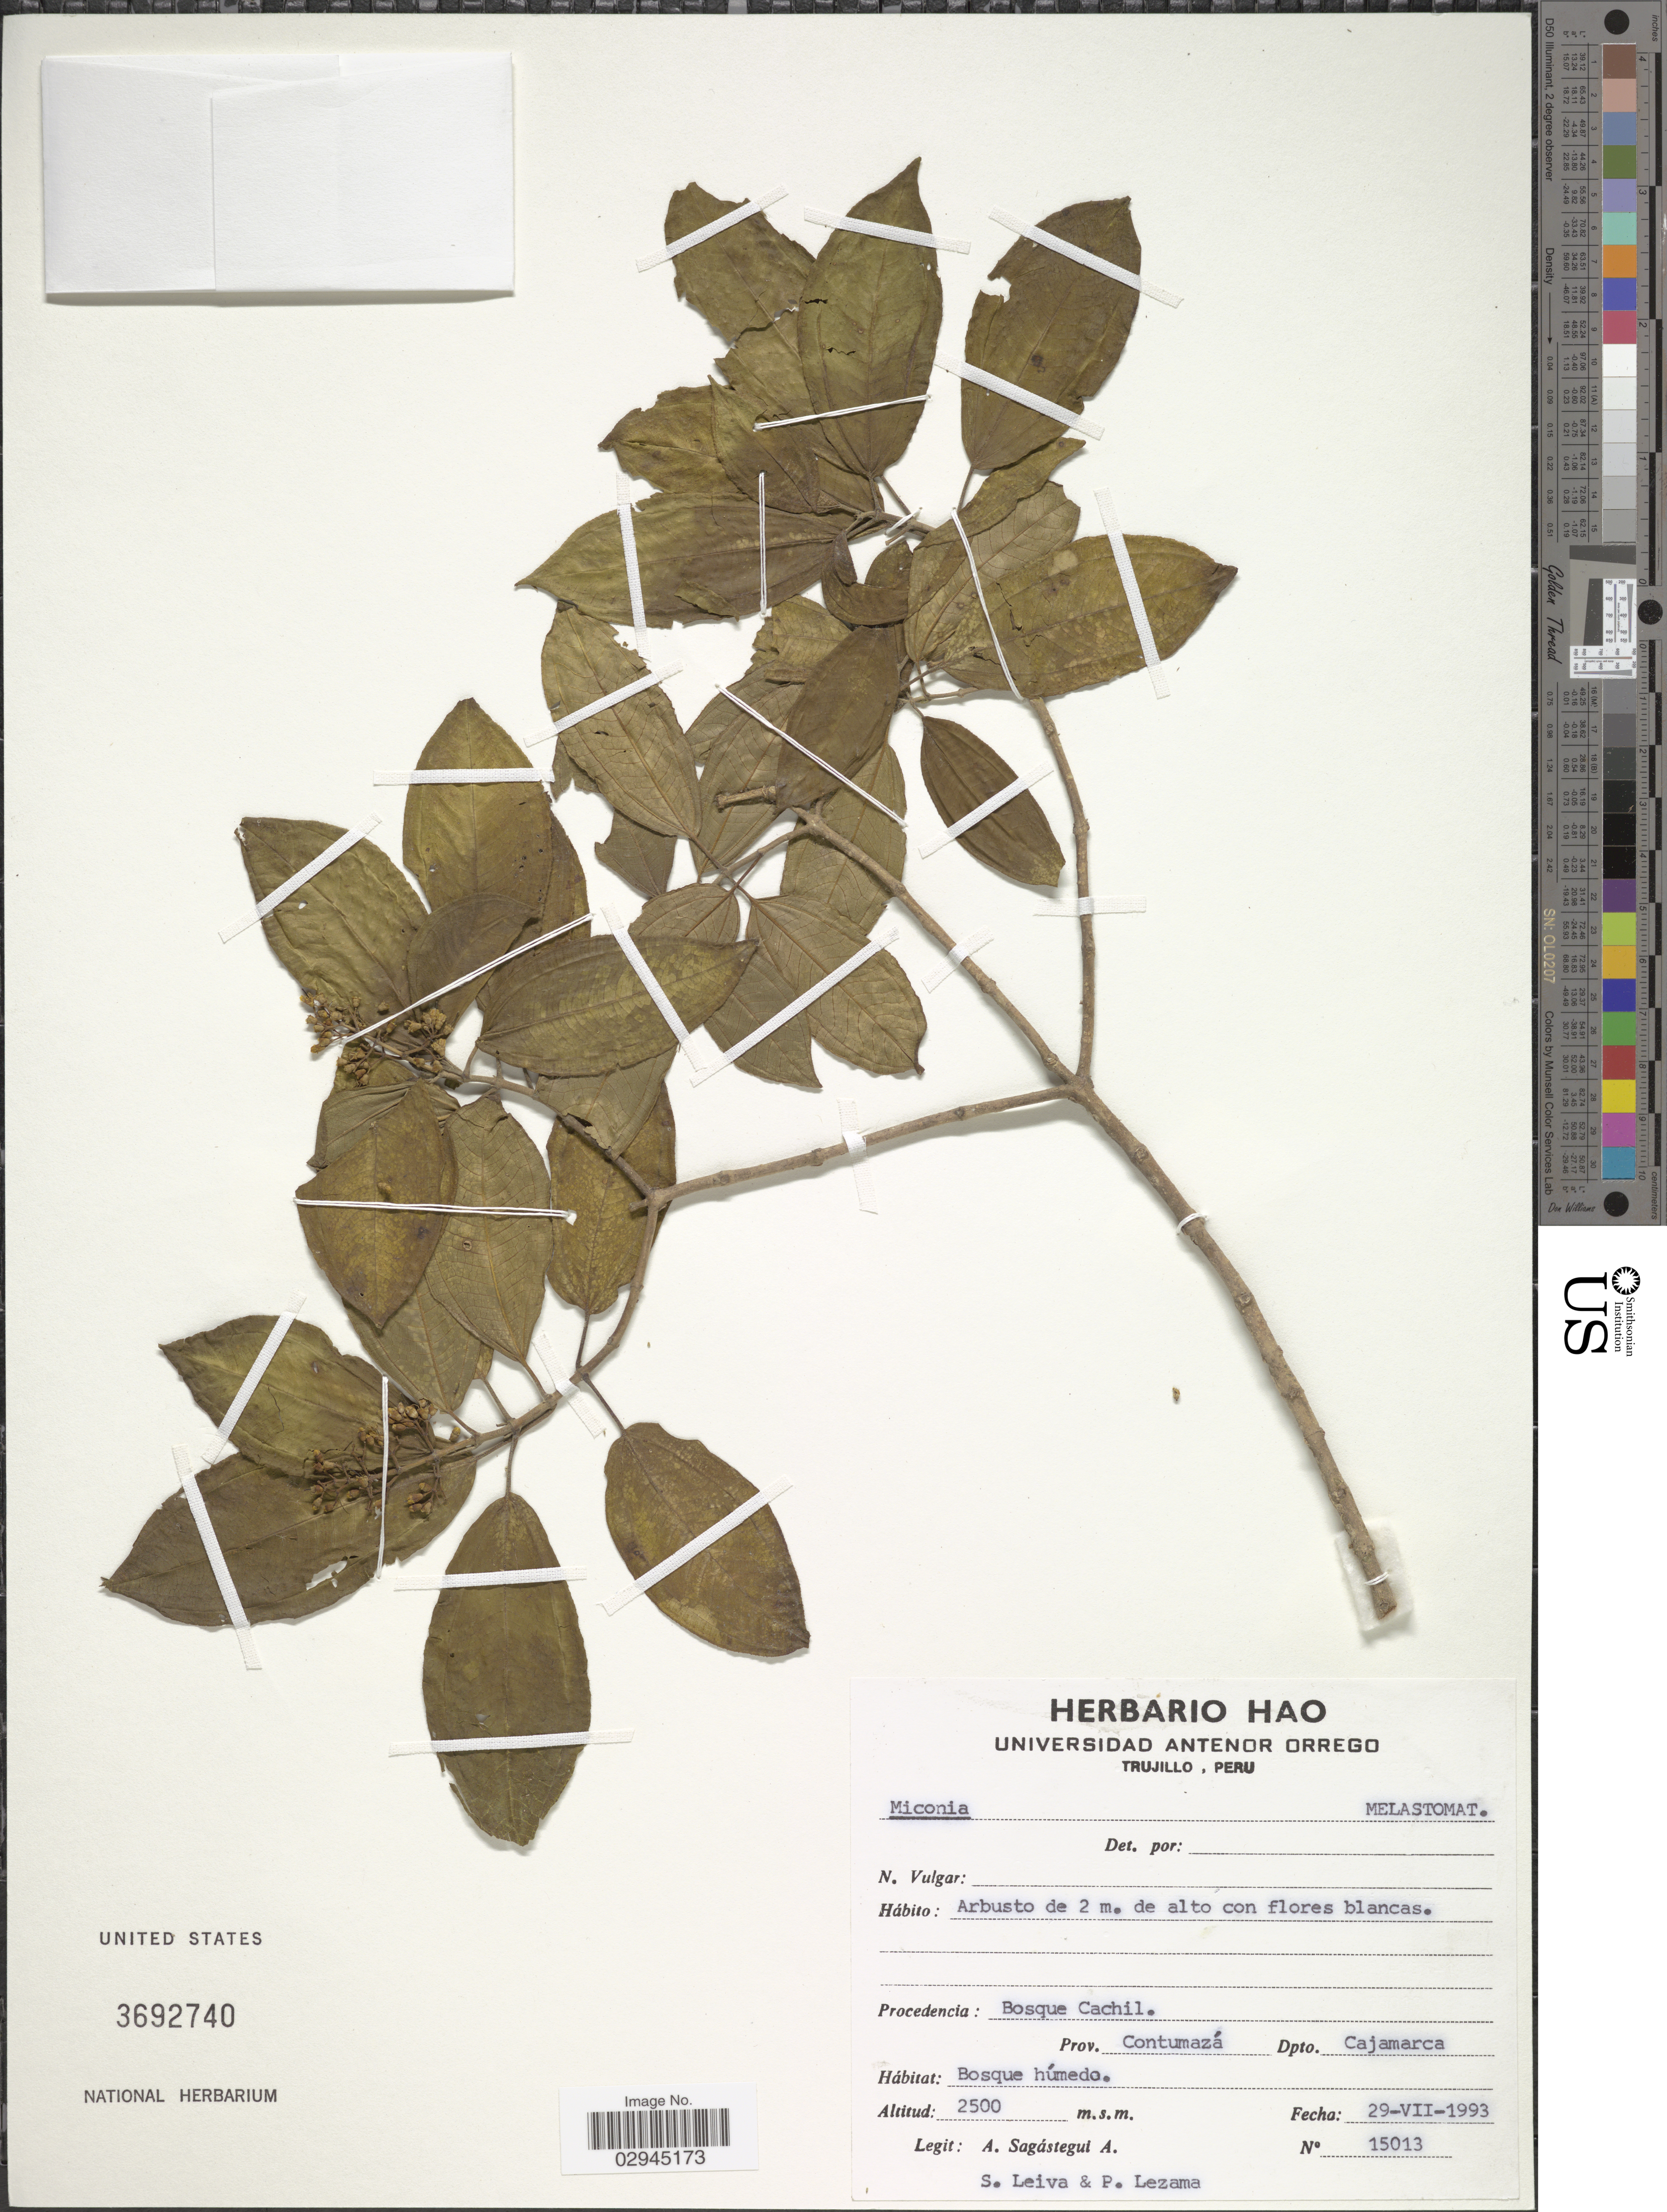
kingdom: Plantae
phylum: Tracheophyta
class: Magnoliopsida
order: Myrtales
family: Melastomataceae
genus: Miconia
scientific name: Miconia sp.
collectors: A. Sagástegui A., S. Leiva & P. Lezama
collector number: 15013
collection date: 1993-07-29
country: Peru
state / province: Cajamarca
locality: Prov. Contumazá. Dpto. Cajamarca.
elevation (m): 2500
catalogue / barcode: US 3692740